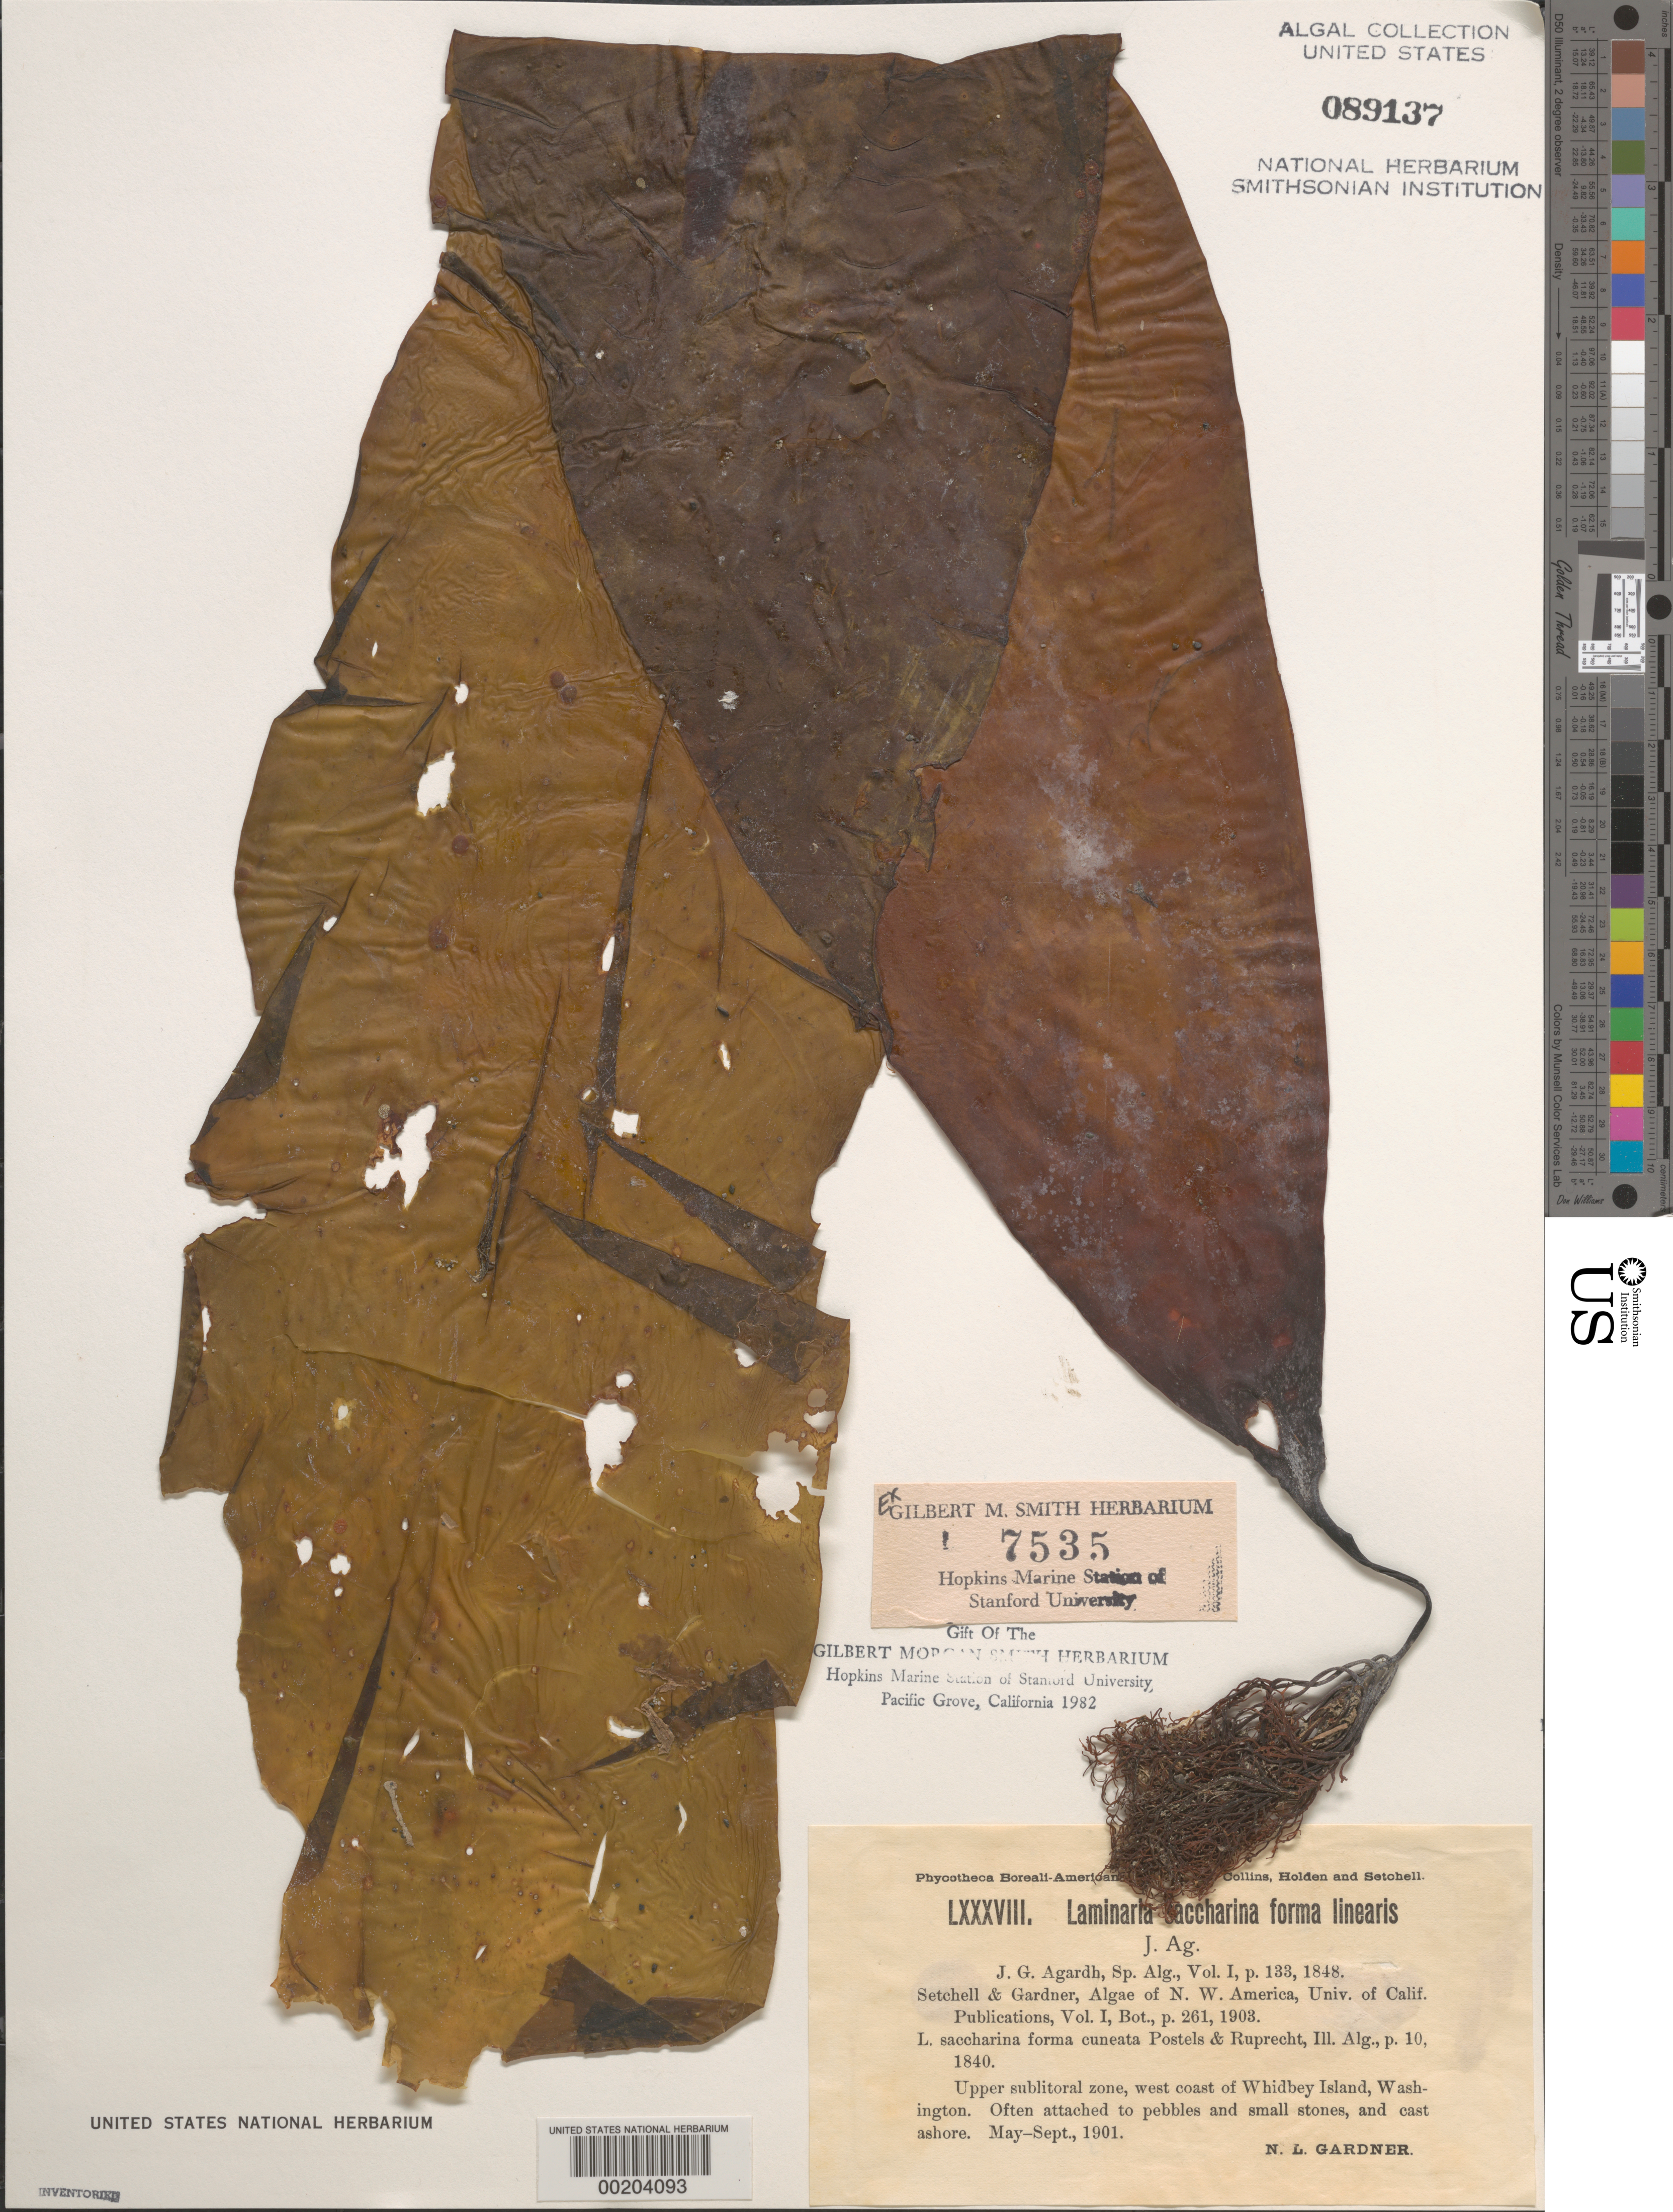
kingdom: Chromista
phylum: Ochrophyta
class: Phaeophyceae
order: Laminariales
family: Laminariaceae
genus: Saccharina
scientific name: Saccharina latissima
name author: C.E. Lane et al.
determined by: Algae name updating Project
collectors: N. Gardner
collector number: PB-A Lxxxviii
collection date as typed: May 1901 TO -- Sep 1901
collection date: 1901-05/1901-09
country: United States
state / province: Washington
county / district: Island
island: Whidbey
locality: West coast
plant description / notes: Collins, Holden & Setchell, Phycotheca Boreali-Americana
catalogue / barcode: US 89137